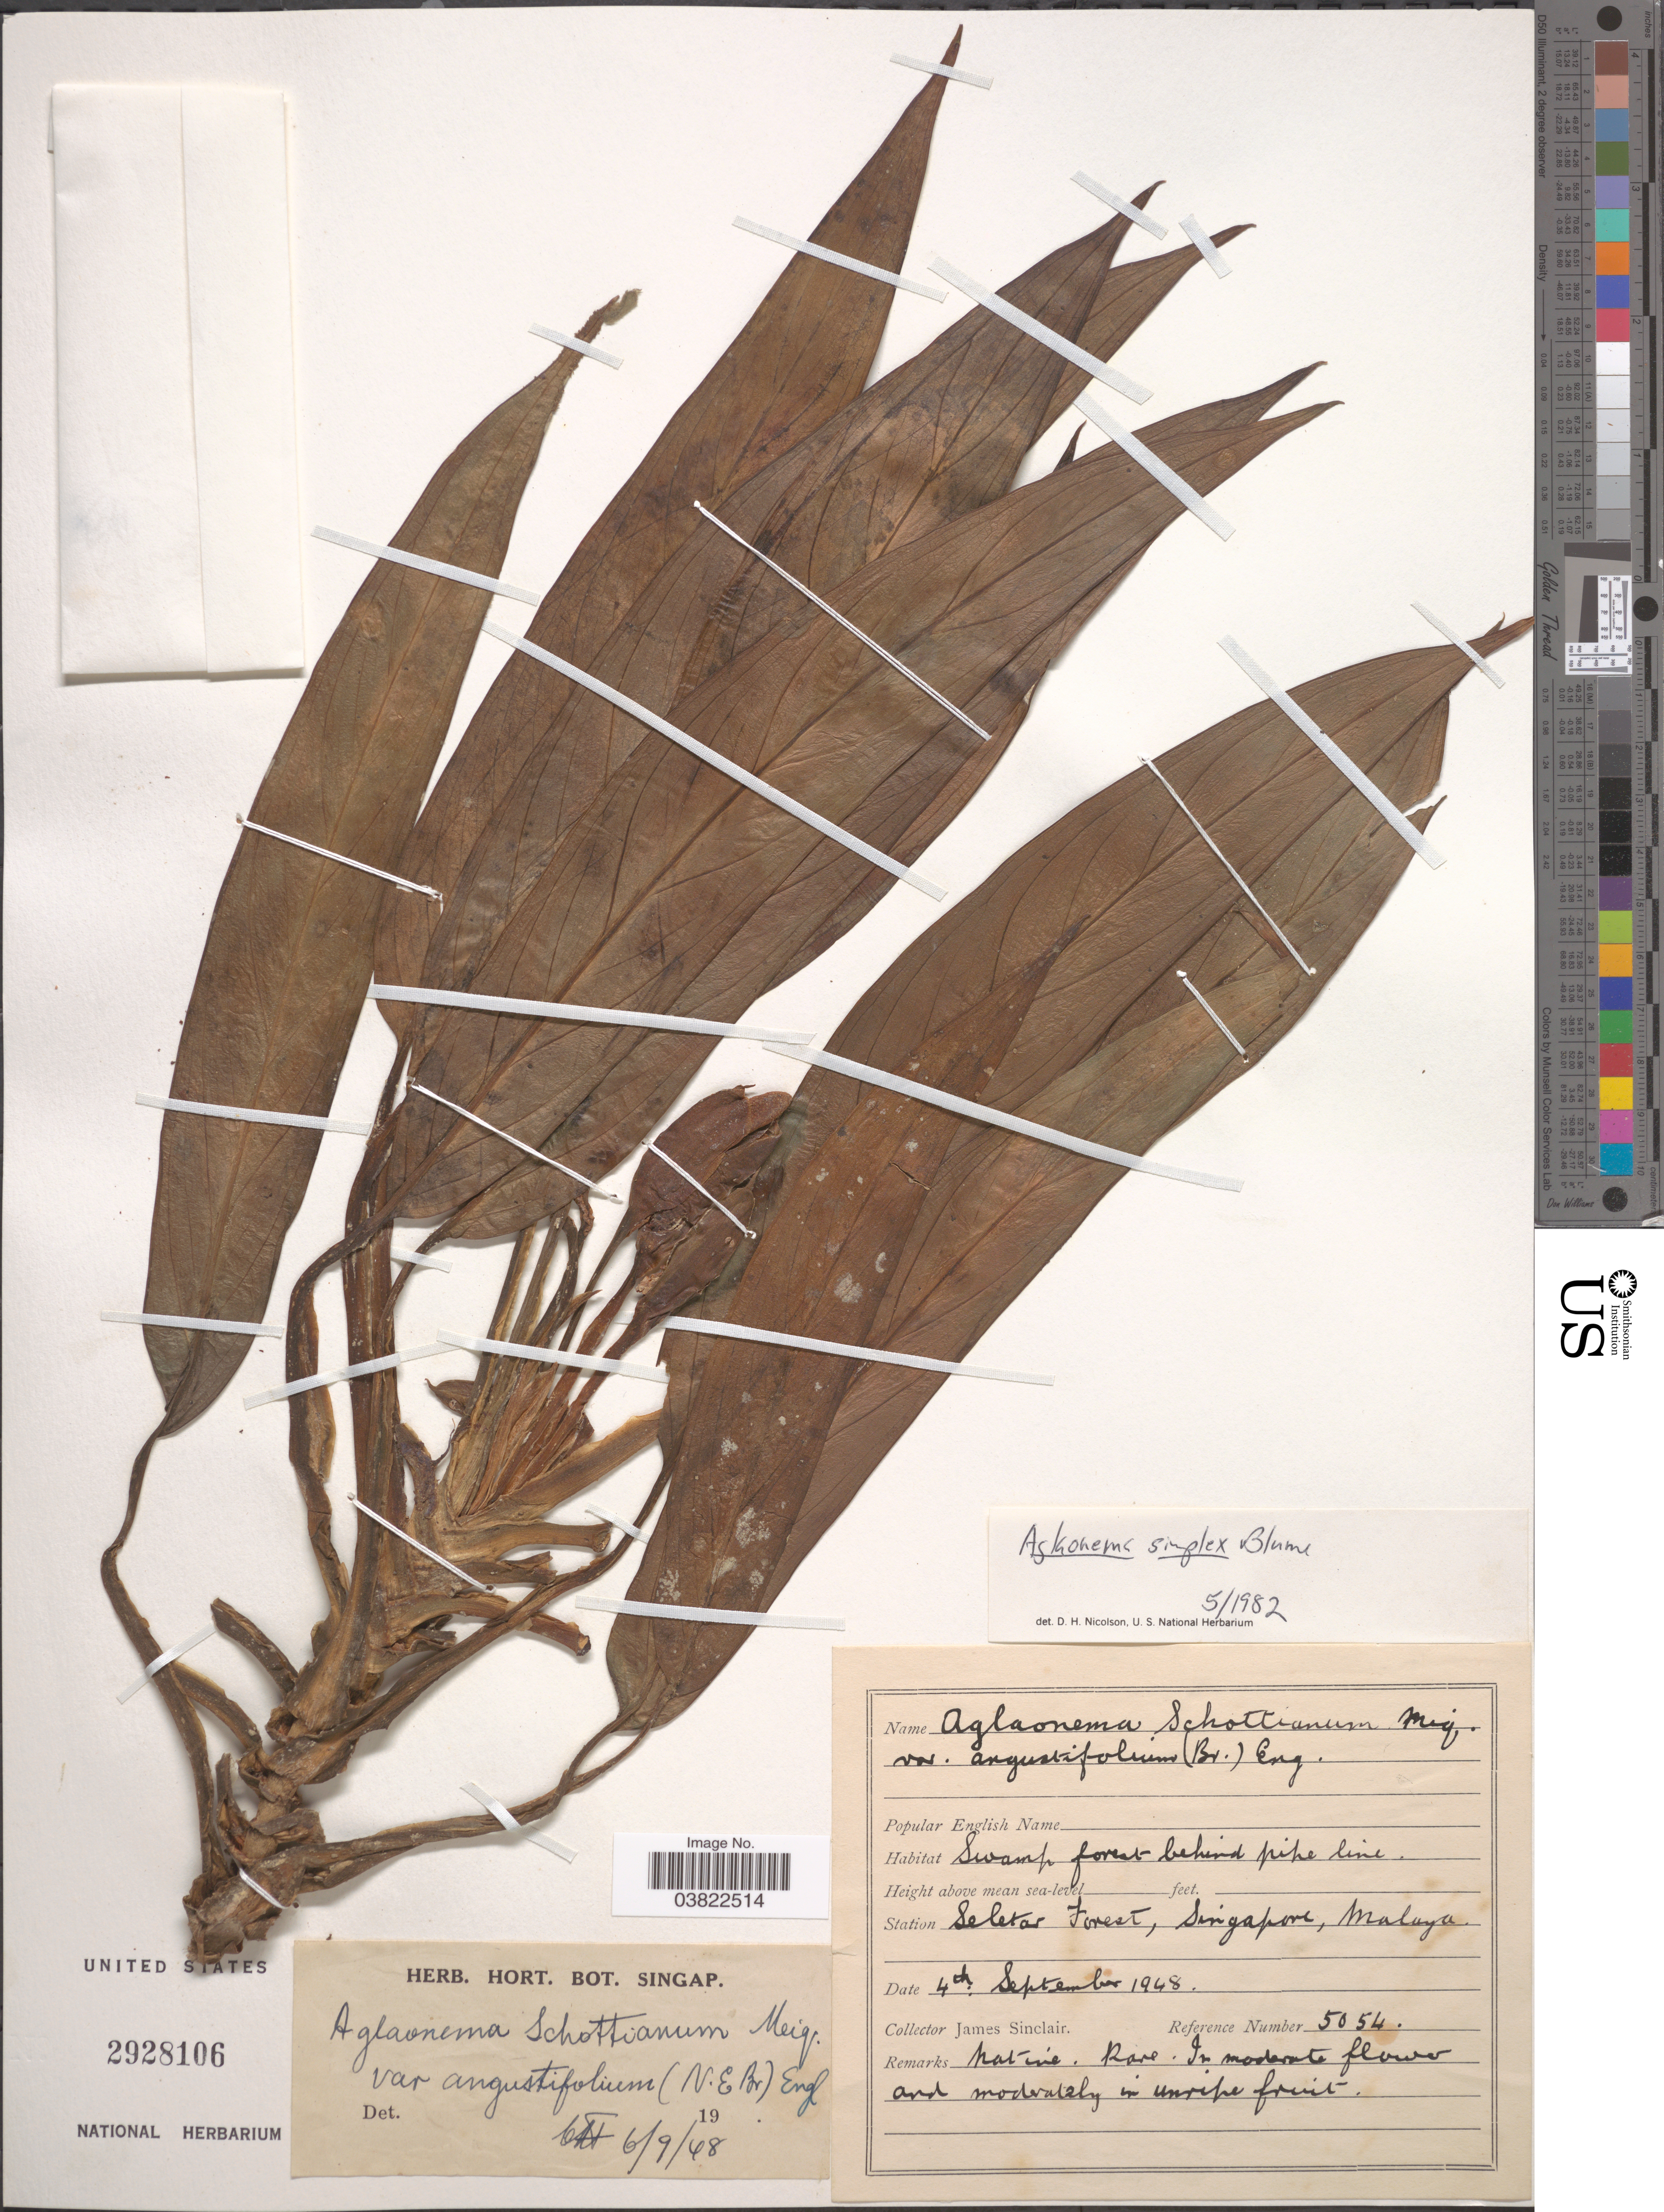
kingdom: Plantae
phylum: Tracheophyta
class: Liliopsida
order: Alismatales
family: Araceae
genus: Aglaonema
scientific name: Aglaonema simplex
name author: Blume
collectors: J. Sinclair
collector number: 5054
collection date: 1948-09-04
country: Singapore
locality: Station Seletar Forest, Malaya.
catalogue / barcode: US 2928106